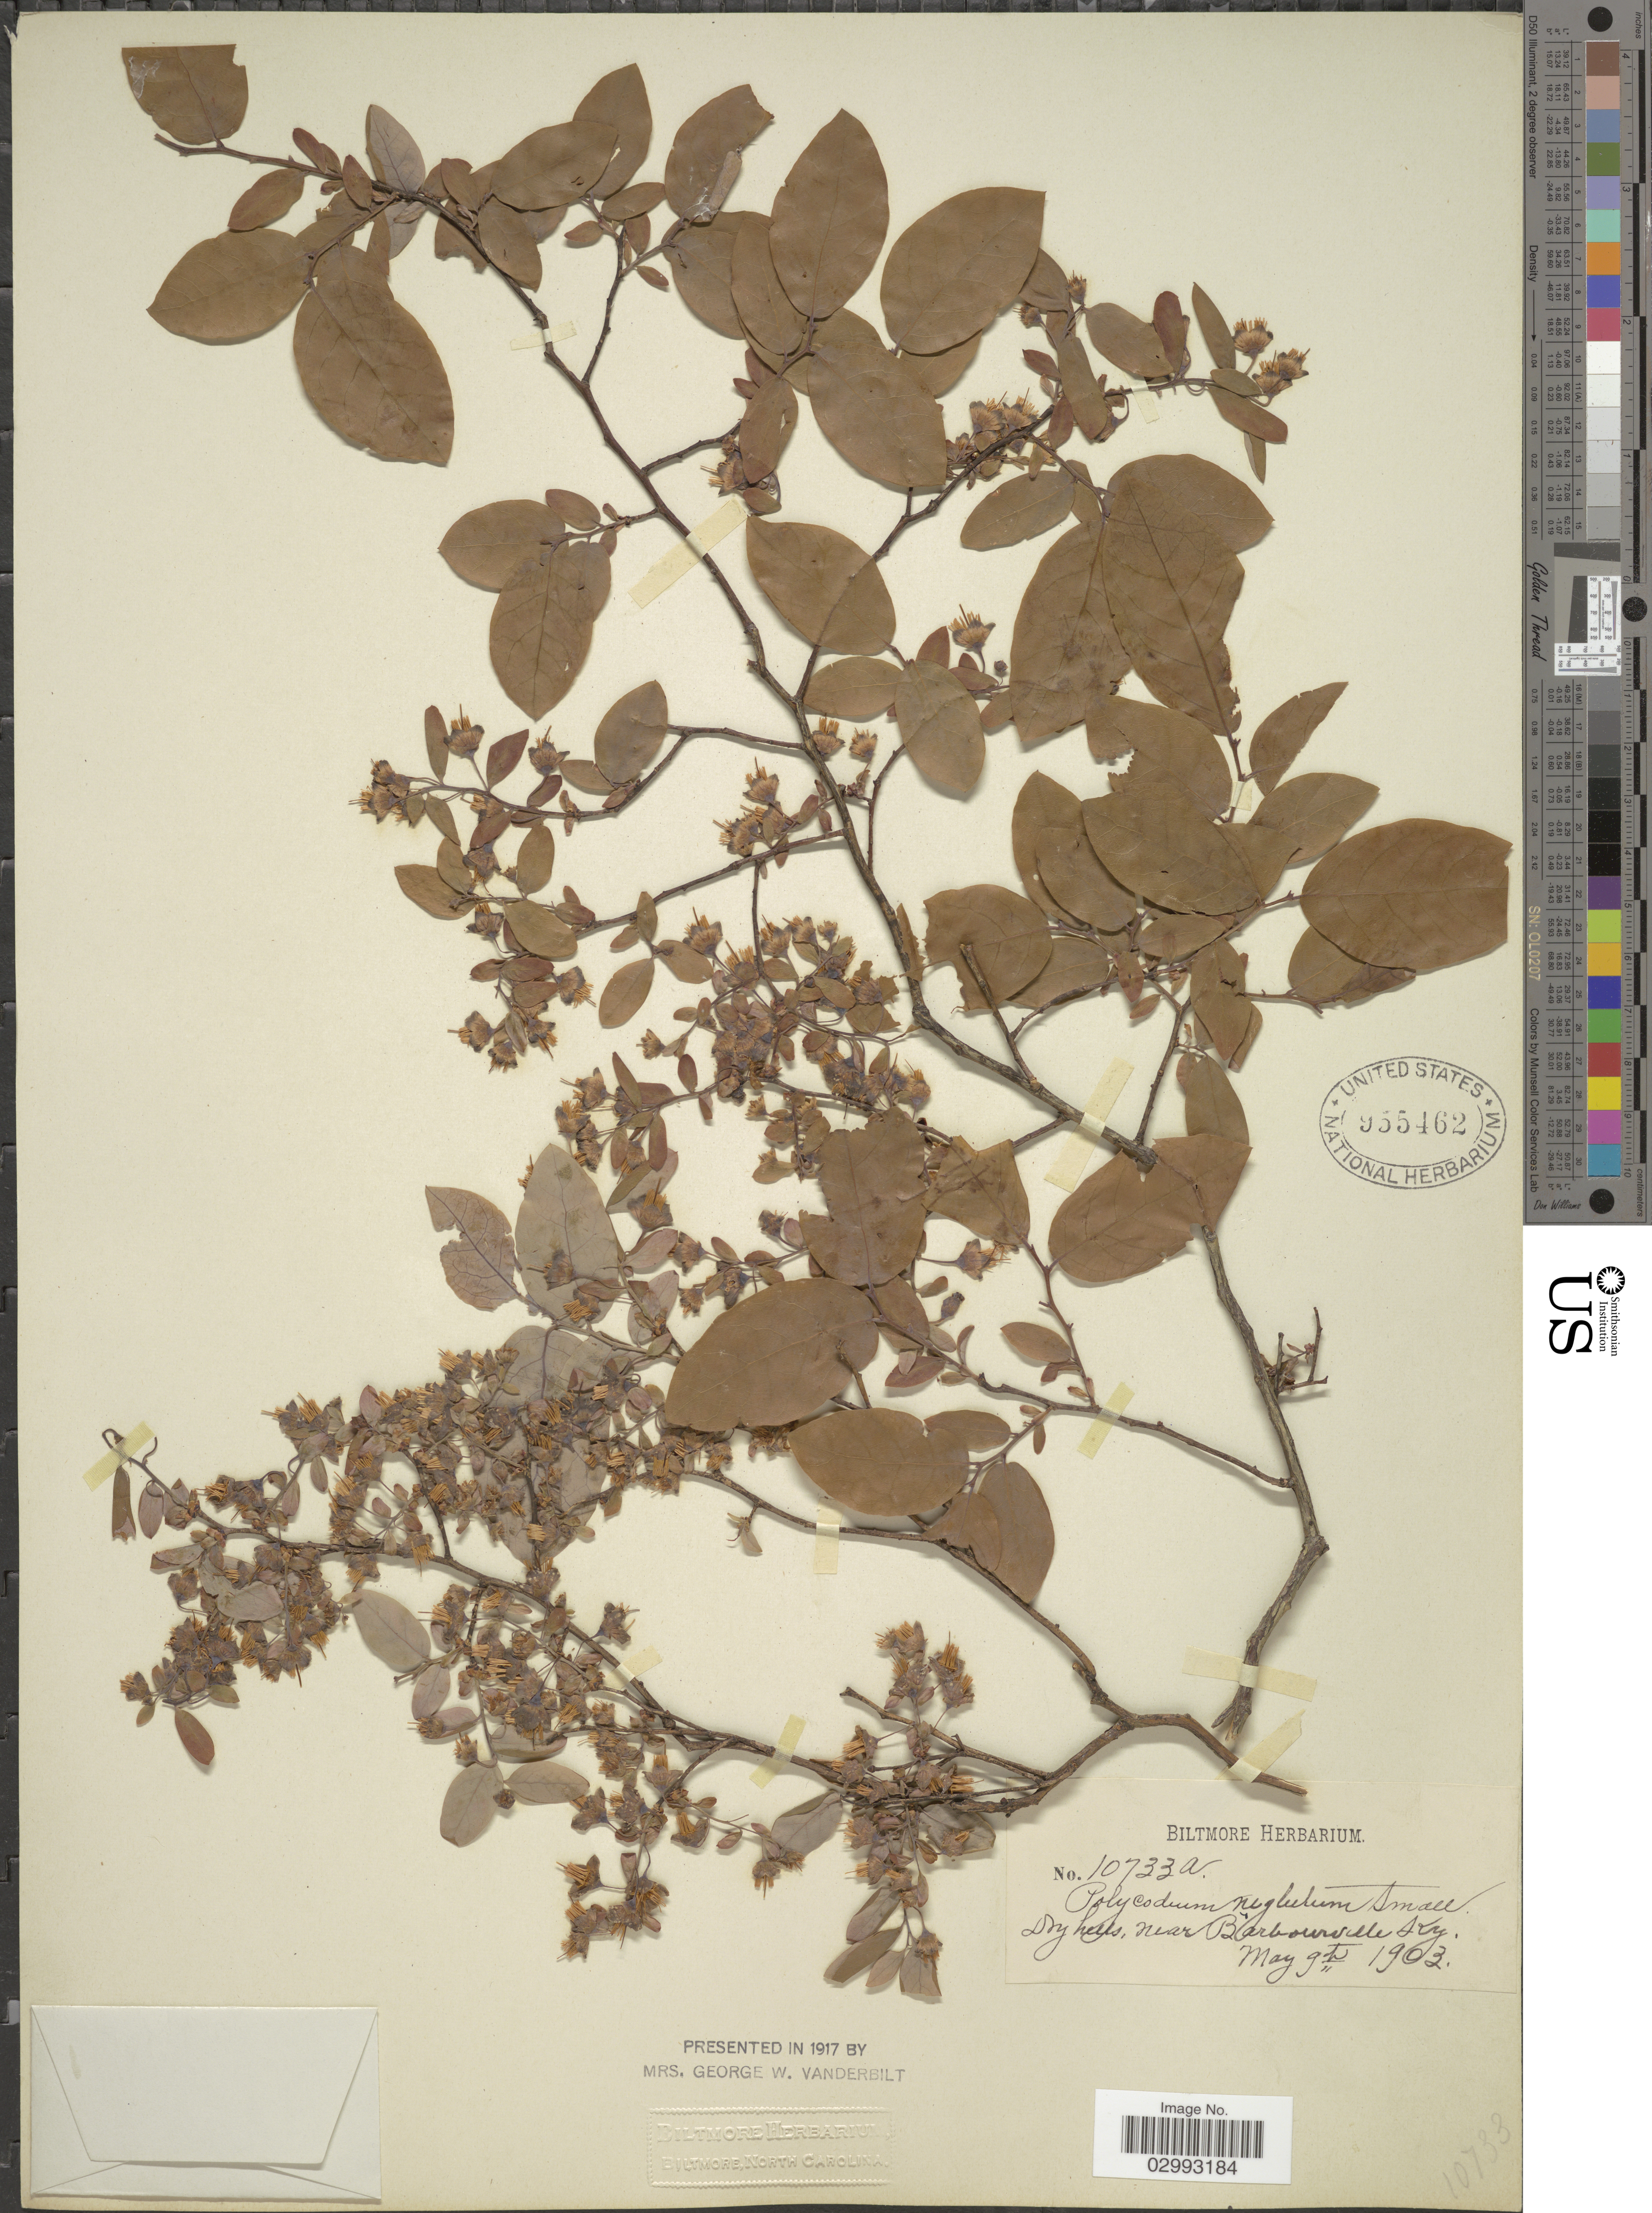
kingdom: Plantae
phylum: Tracheophyta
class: Magnoliopsida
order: Ericales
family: Ericaceae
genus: Polycodium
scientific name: Polycodium melanocarpum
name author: (C. Mohr) Small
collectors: ex herb. Biltmore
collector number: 10733a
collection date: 1903-05-09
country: United States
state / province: Kentucky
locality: Near Barbourville Ky.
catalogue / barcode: US 955462